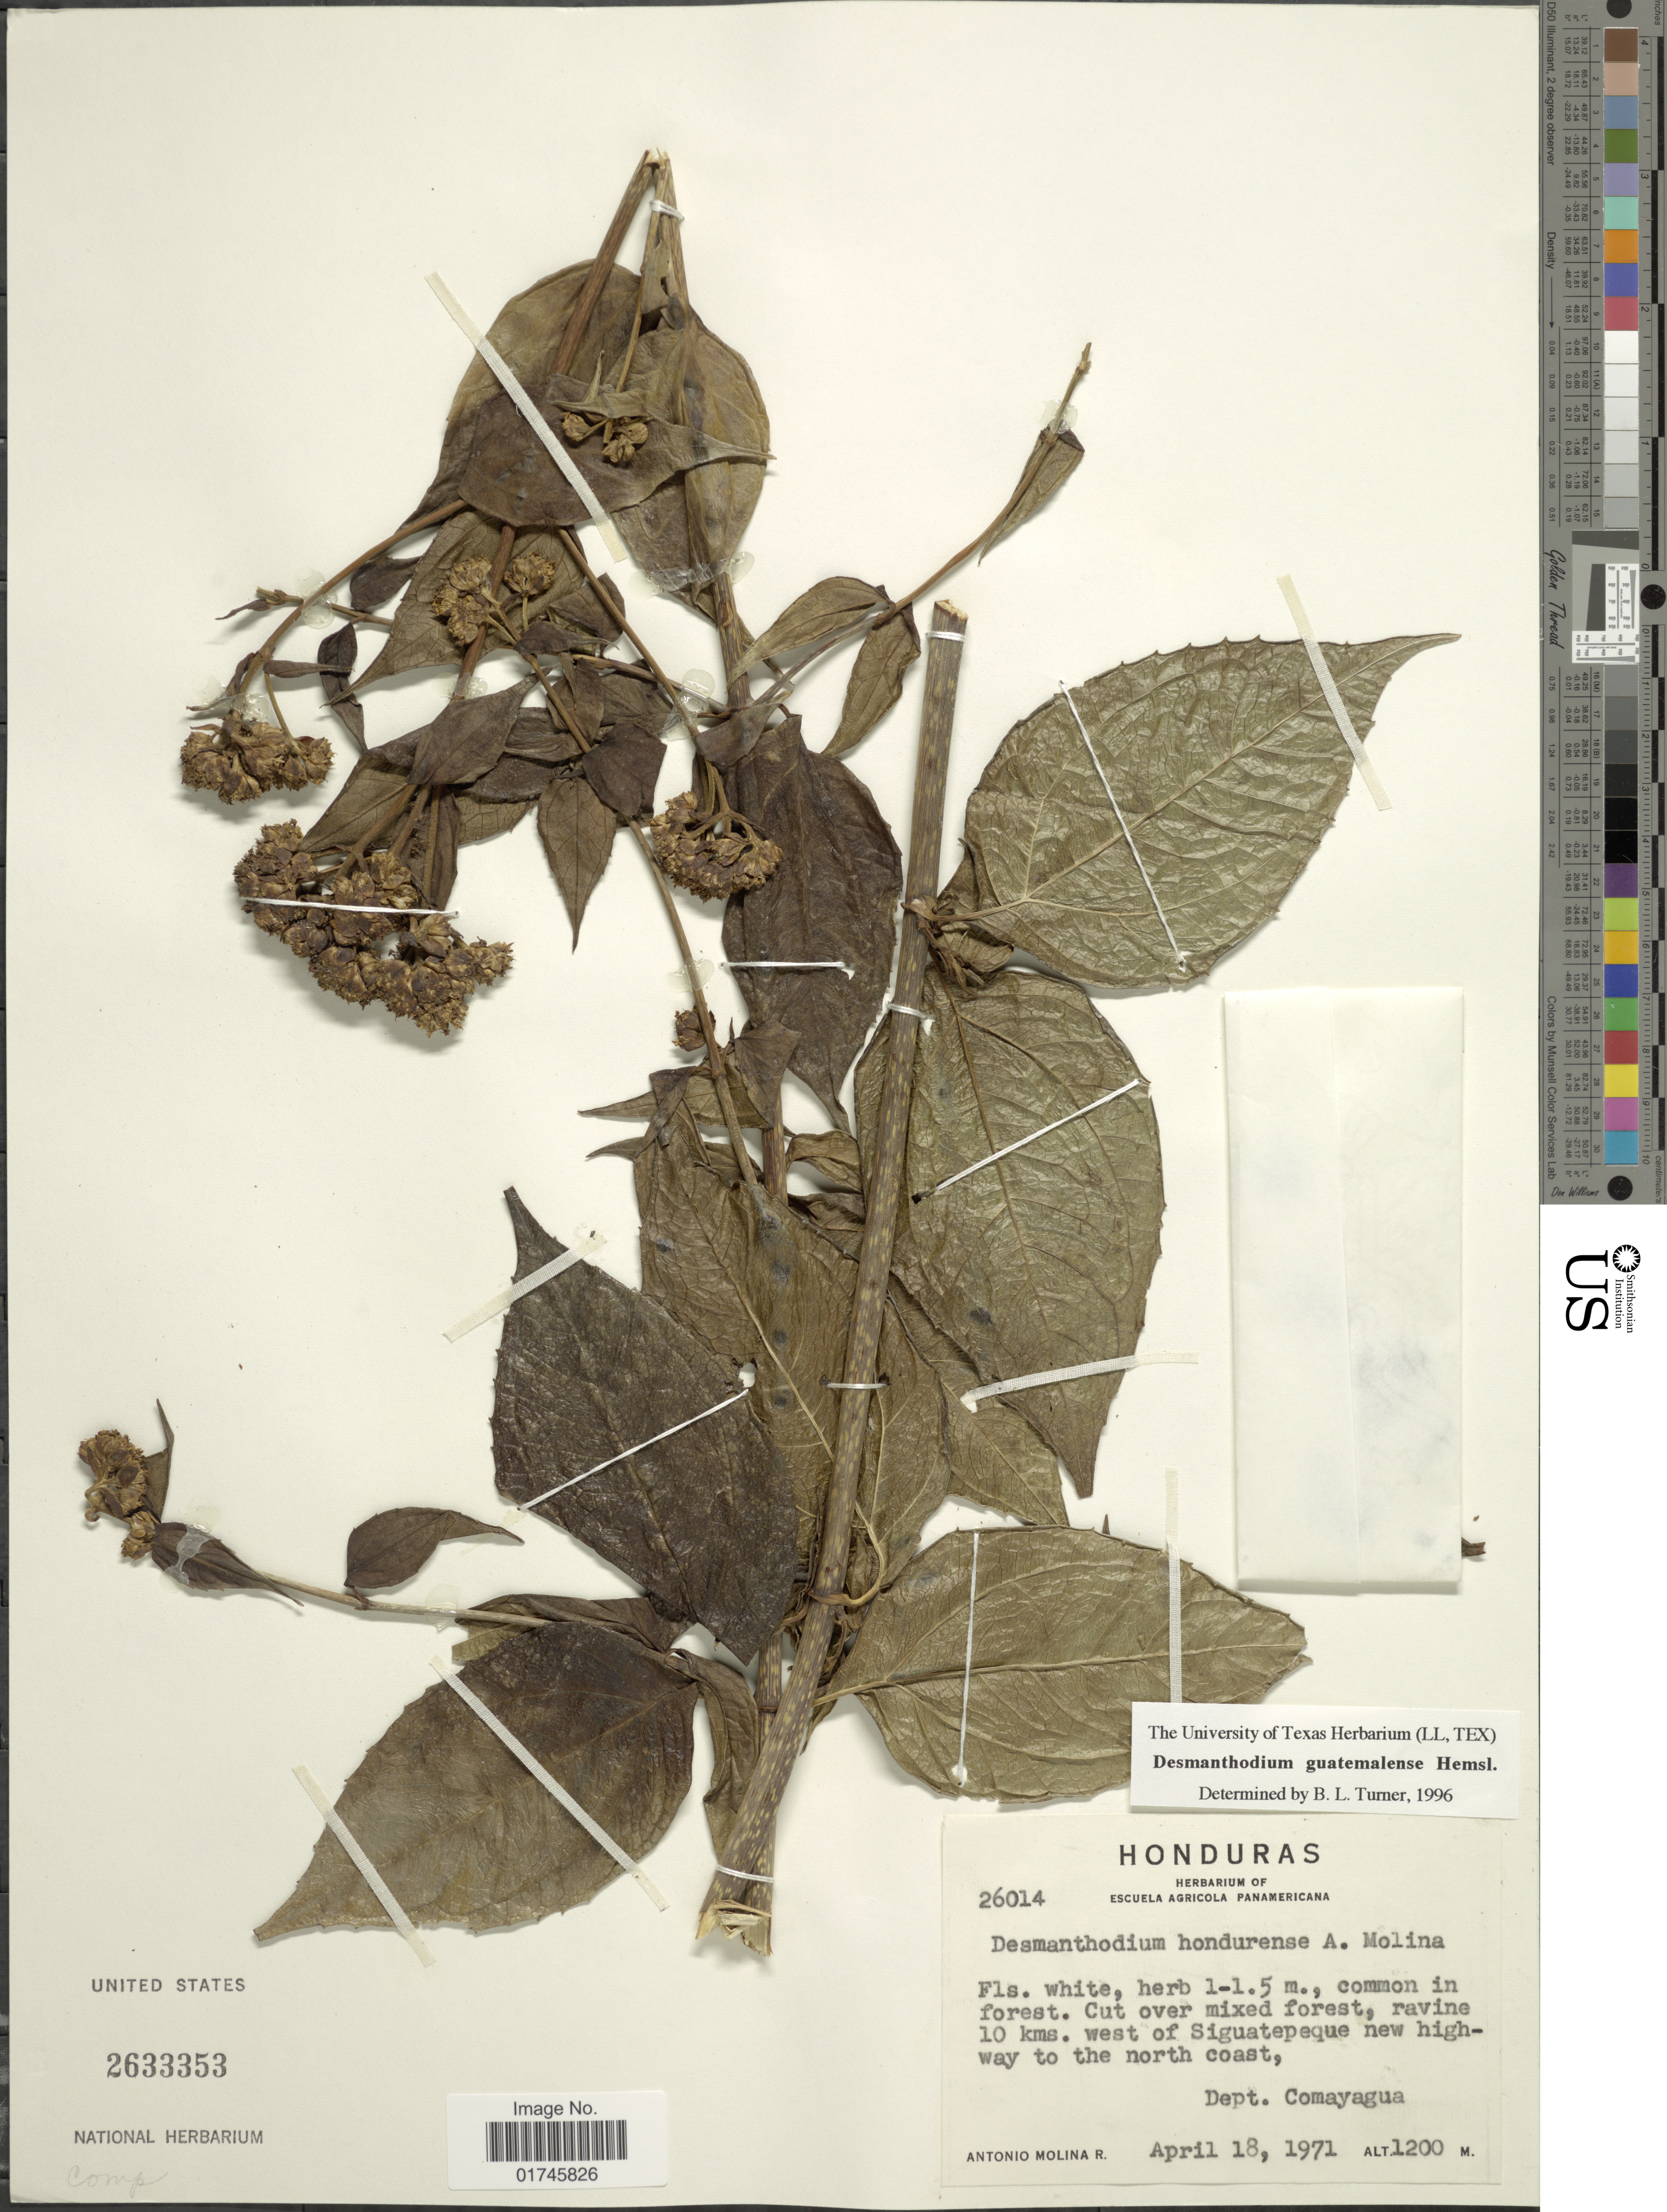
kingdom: Plantae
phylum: Tracheophyta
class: Magnoliopsida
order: Asterales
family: Asteraceae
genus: Desmanthodium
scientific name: Desmanthodium guatamalense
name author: Hemsl.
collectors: A. Molina R.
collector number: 26014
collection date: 1971-04-18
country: Honduras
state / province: Comayagua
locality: Ravine 10 kms. west of Siguatepeque new highway to the north coast. Dept. Comayagua.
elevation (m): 1200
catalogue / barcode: US 2633353